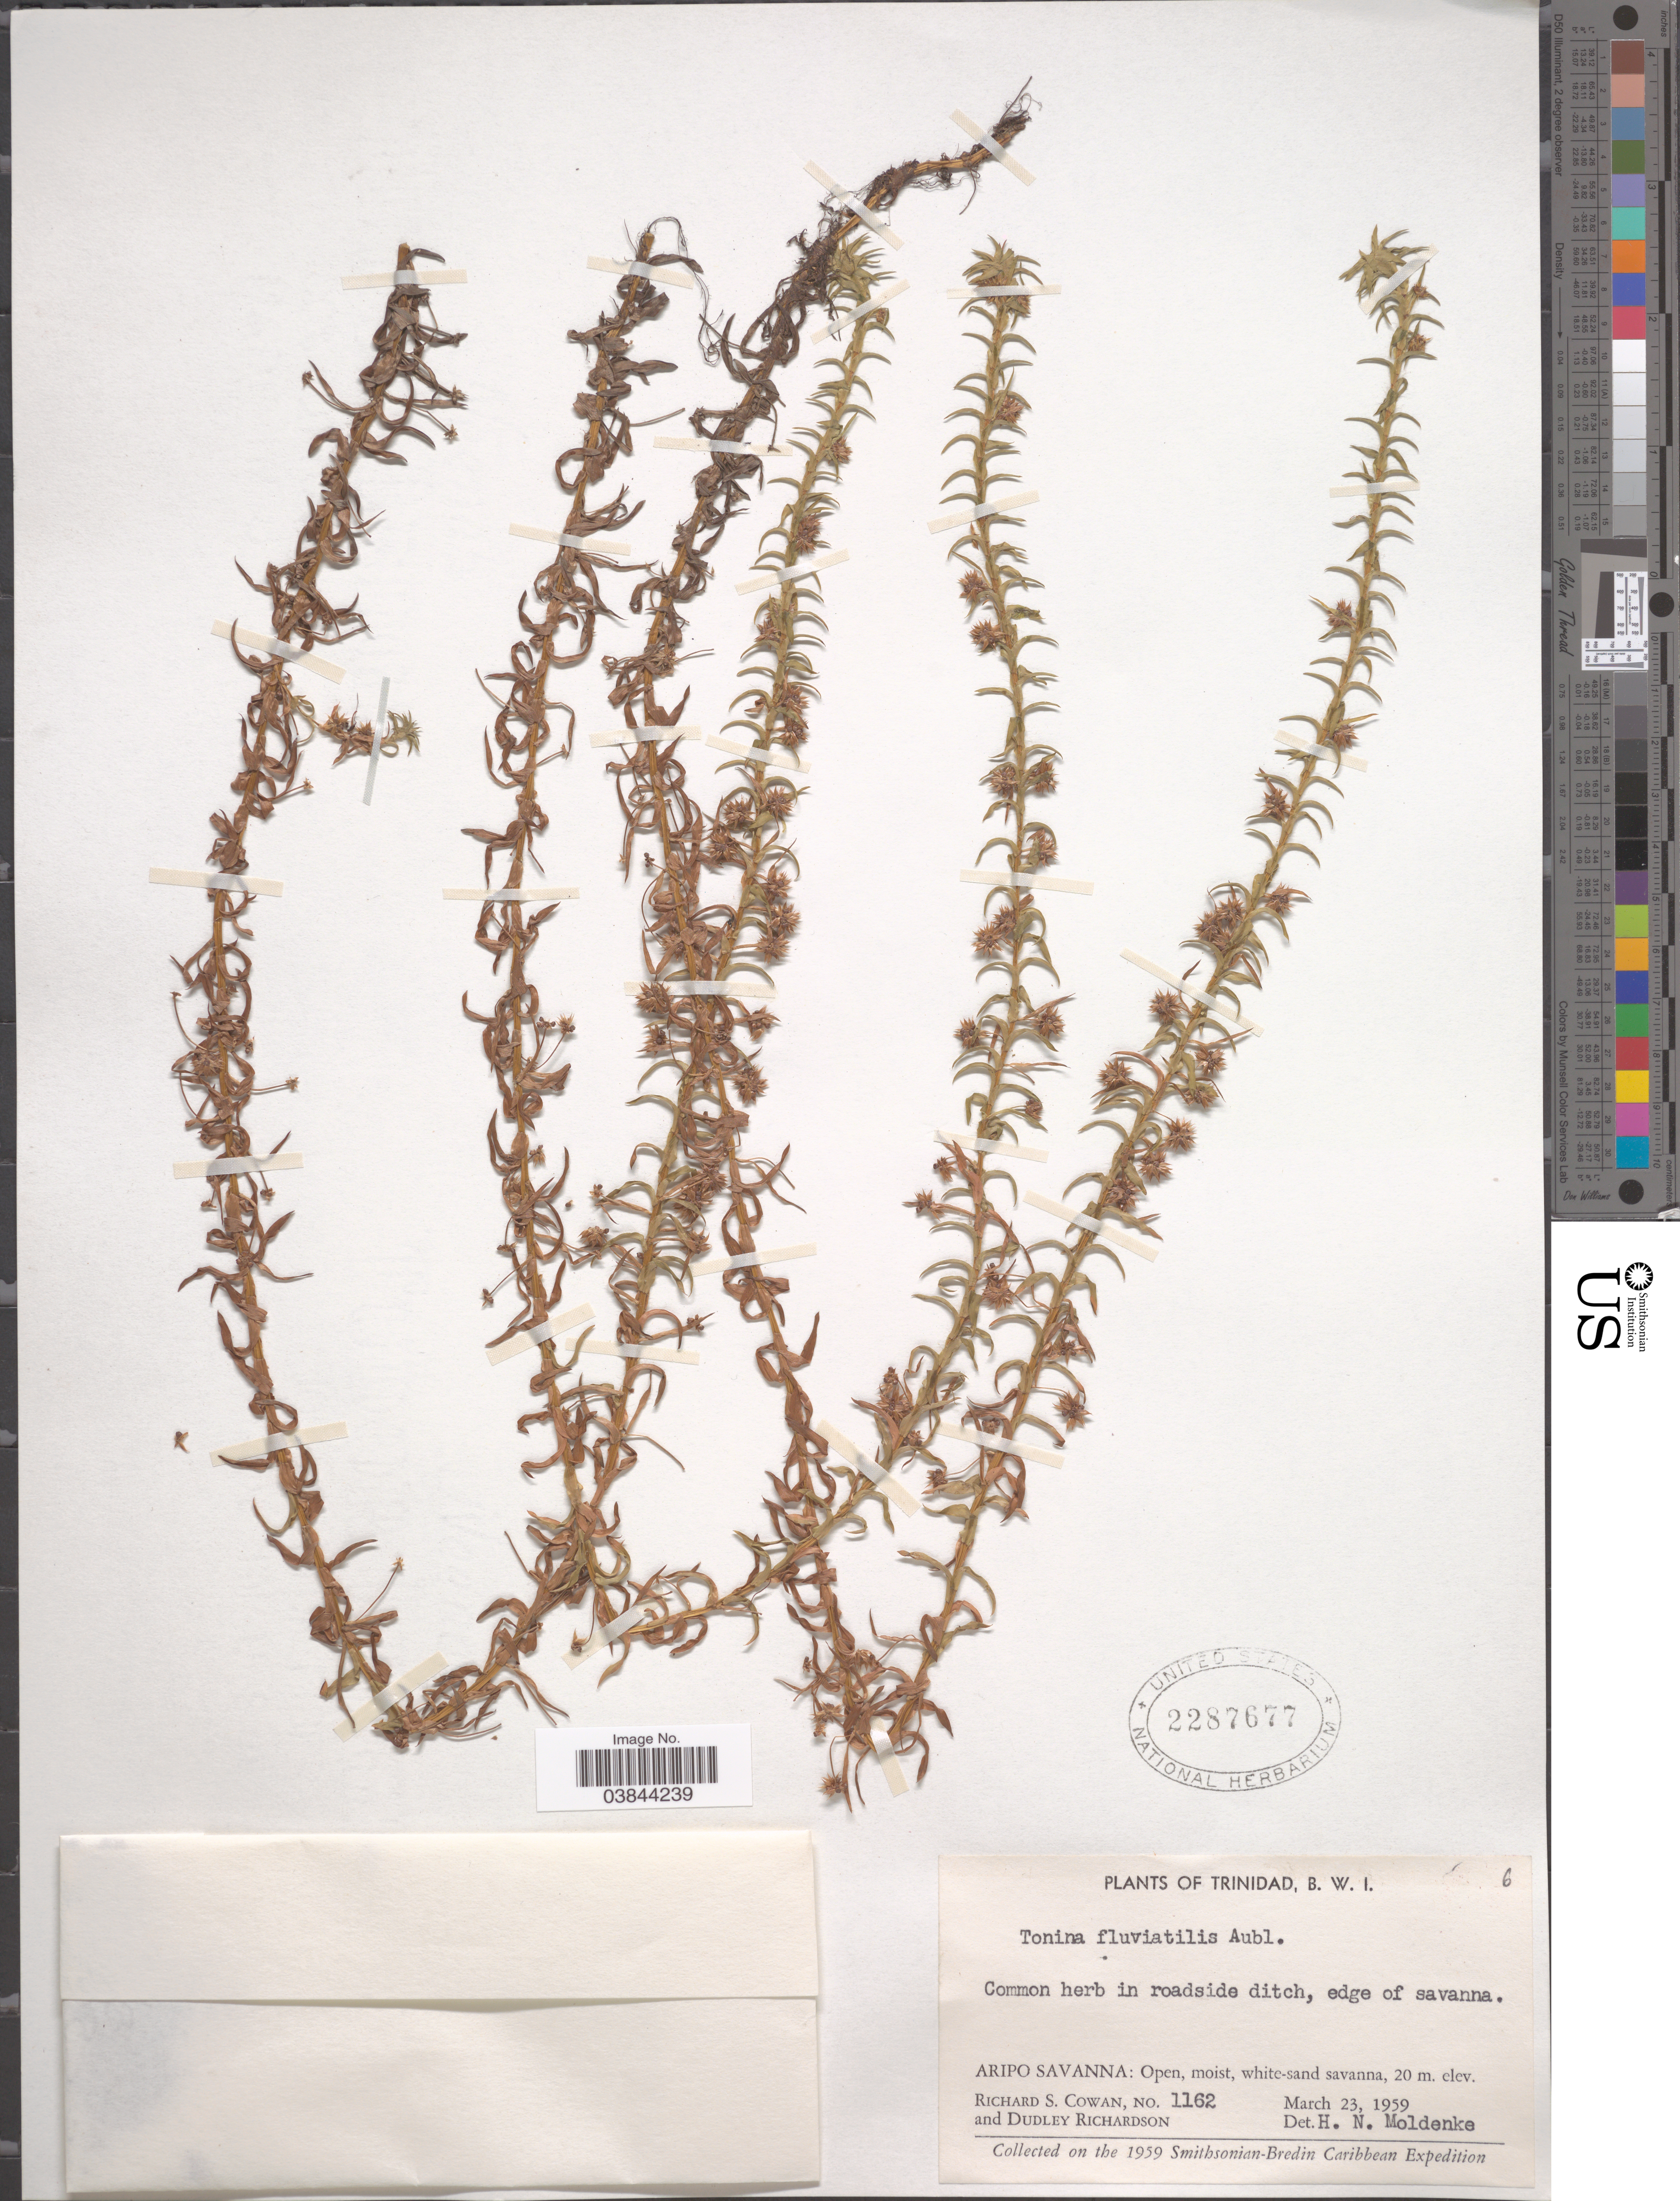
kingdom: Plantae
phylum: Tracheophyta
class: Liliopsida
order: Poales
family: Eriocaulaceae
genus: Tonina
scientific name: Tonina fluviatilis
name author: Aubl.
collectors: R. S. Cowan & D. Richardson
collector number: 1162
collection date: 1959-03-23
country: Trinidad and Tobago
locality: Trinidad, B.W.I. Aripo Savanna.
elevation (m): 20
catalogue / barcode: US 2287677